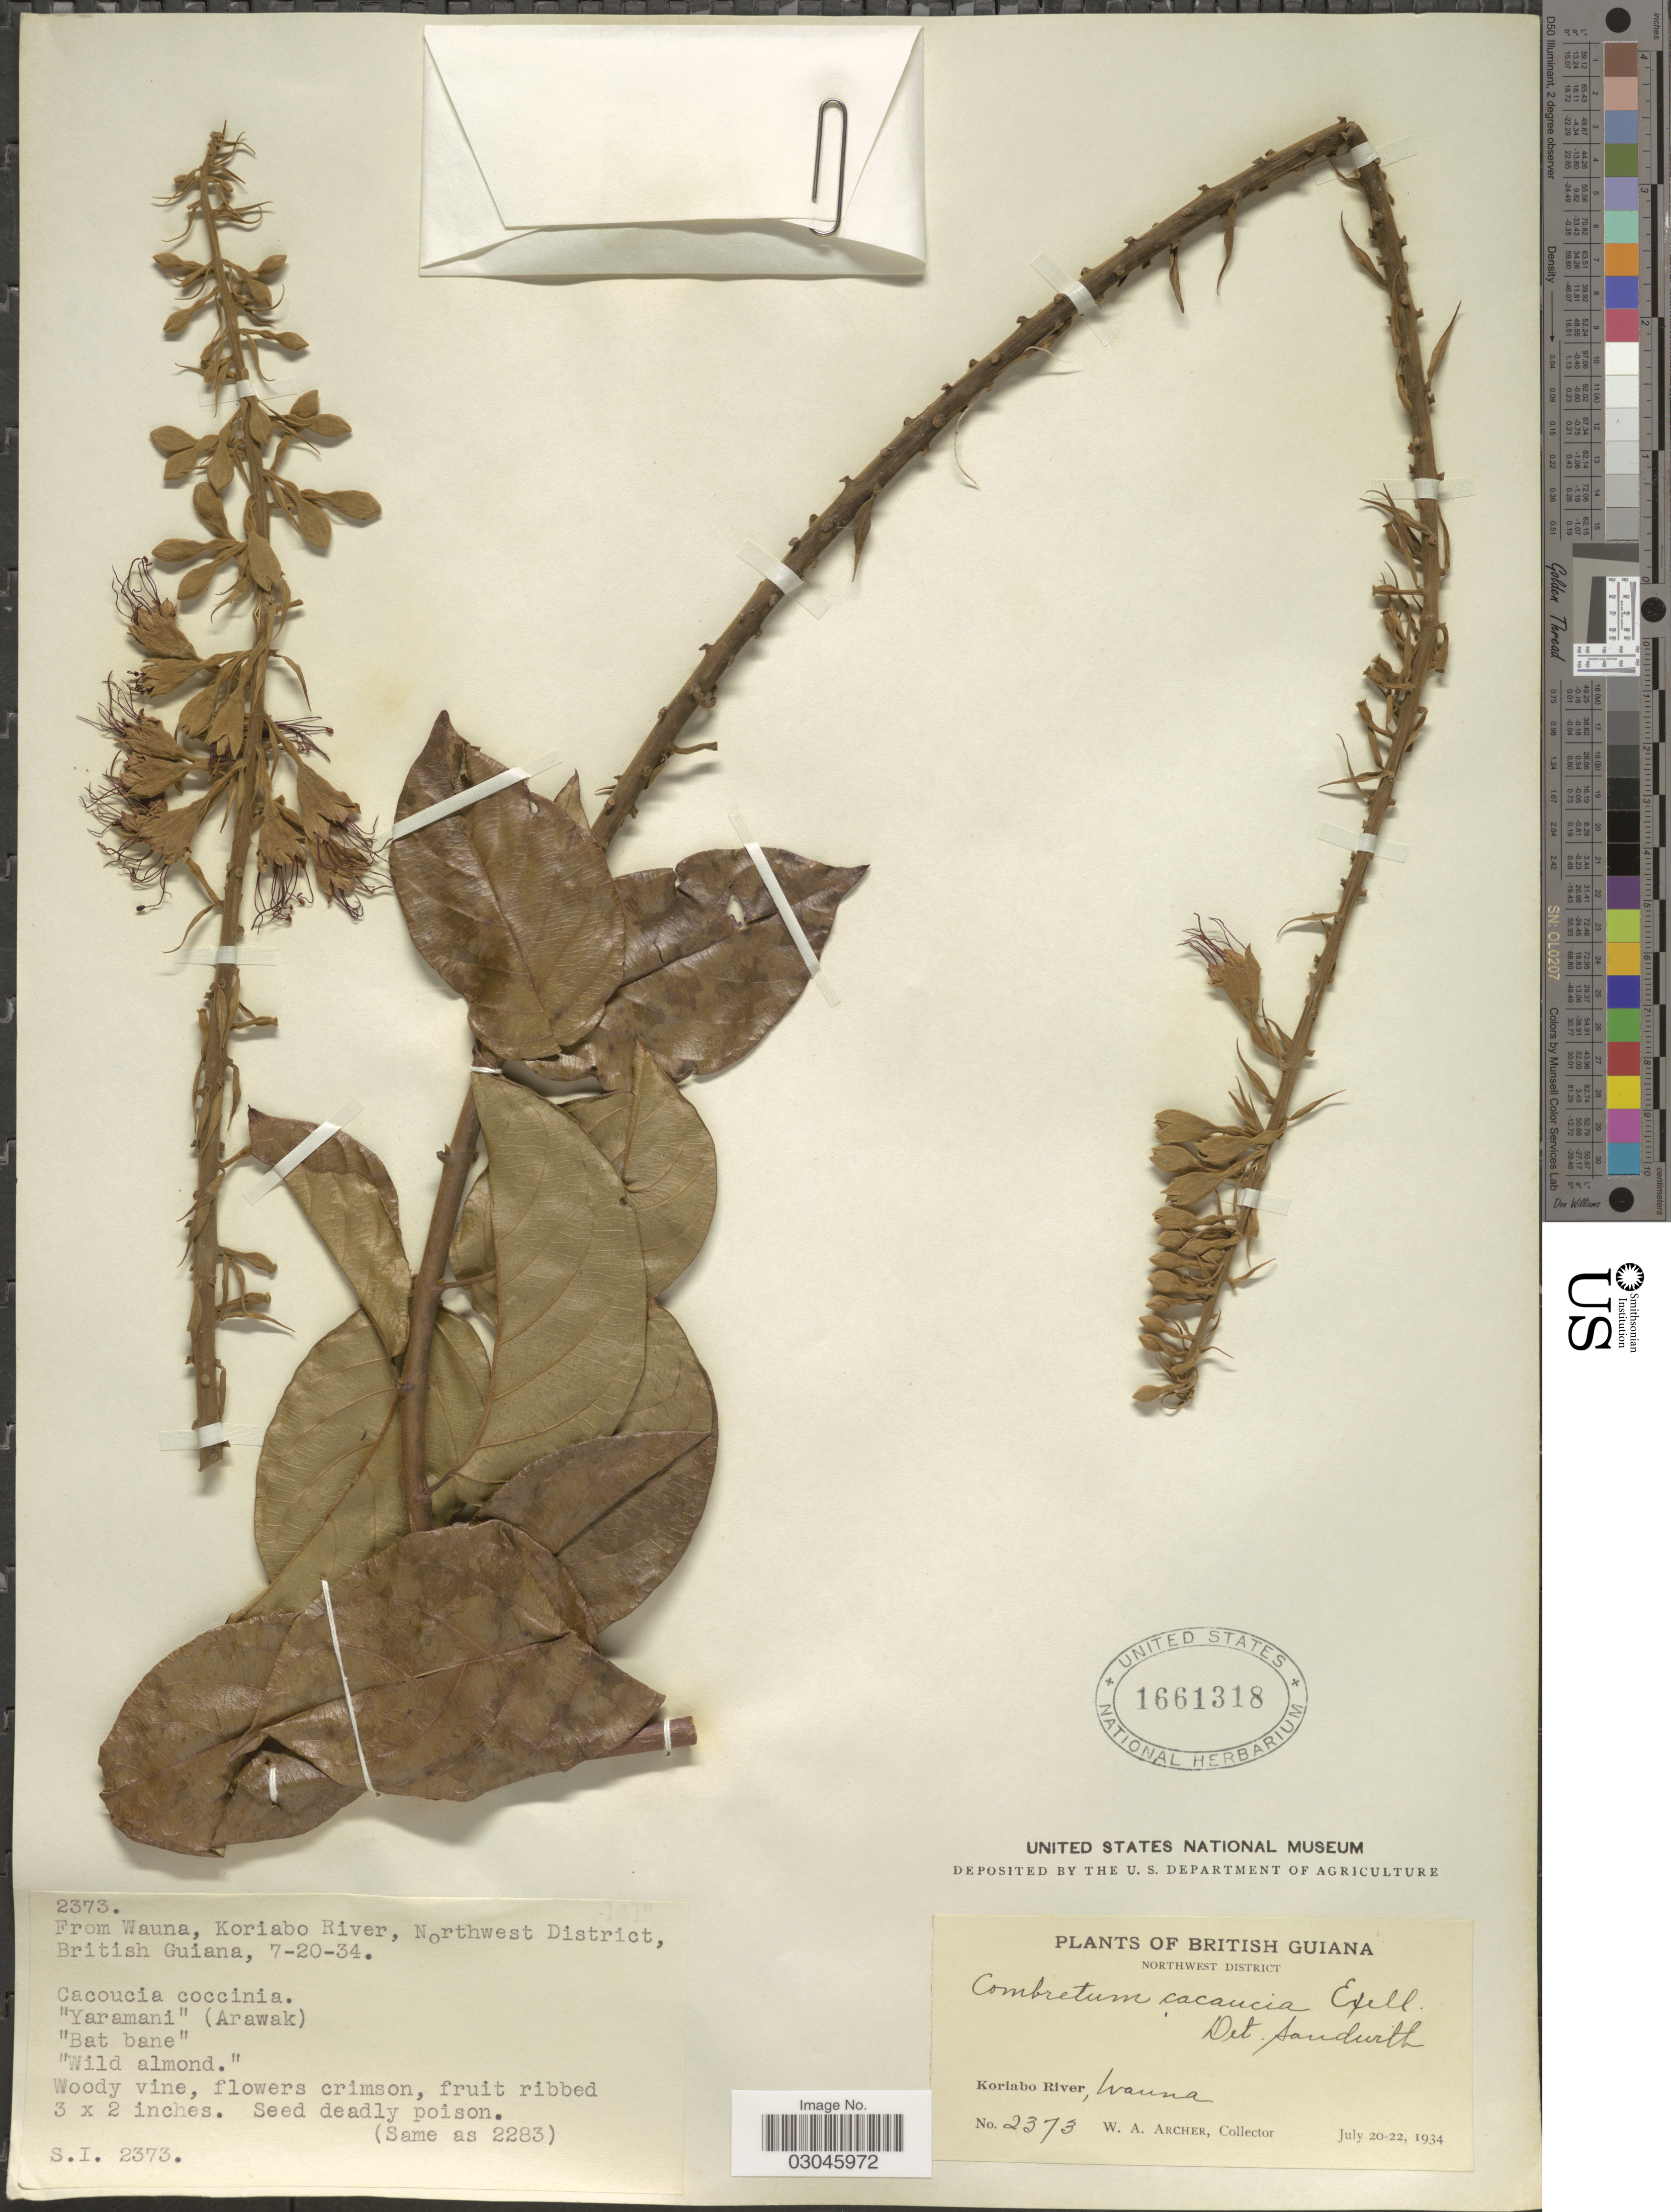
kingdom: Plantae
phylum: Tracheophyta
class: Magnoliopsida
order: Myrtales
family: Combretaceae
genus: Combretum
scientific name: Combretum cacoucia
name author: Exell ex Sandwith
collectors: W. Archer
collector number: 2373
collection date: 1934-07-20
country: Guyana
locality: British Guiana. Wauna, Koriabo River, Northwest District.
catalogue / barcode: US 1661318